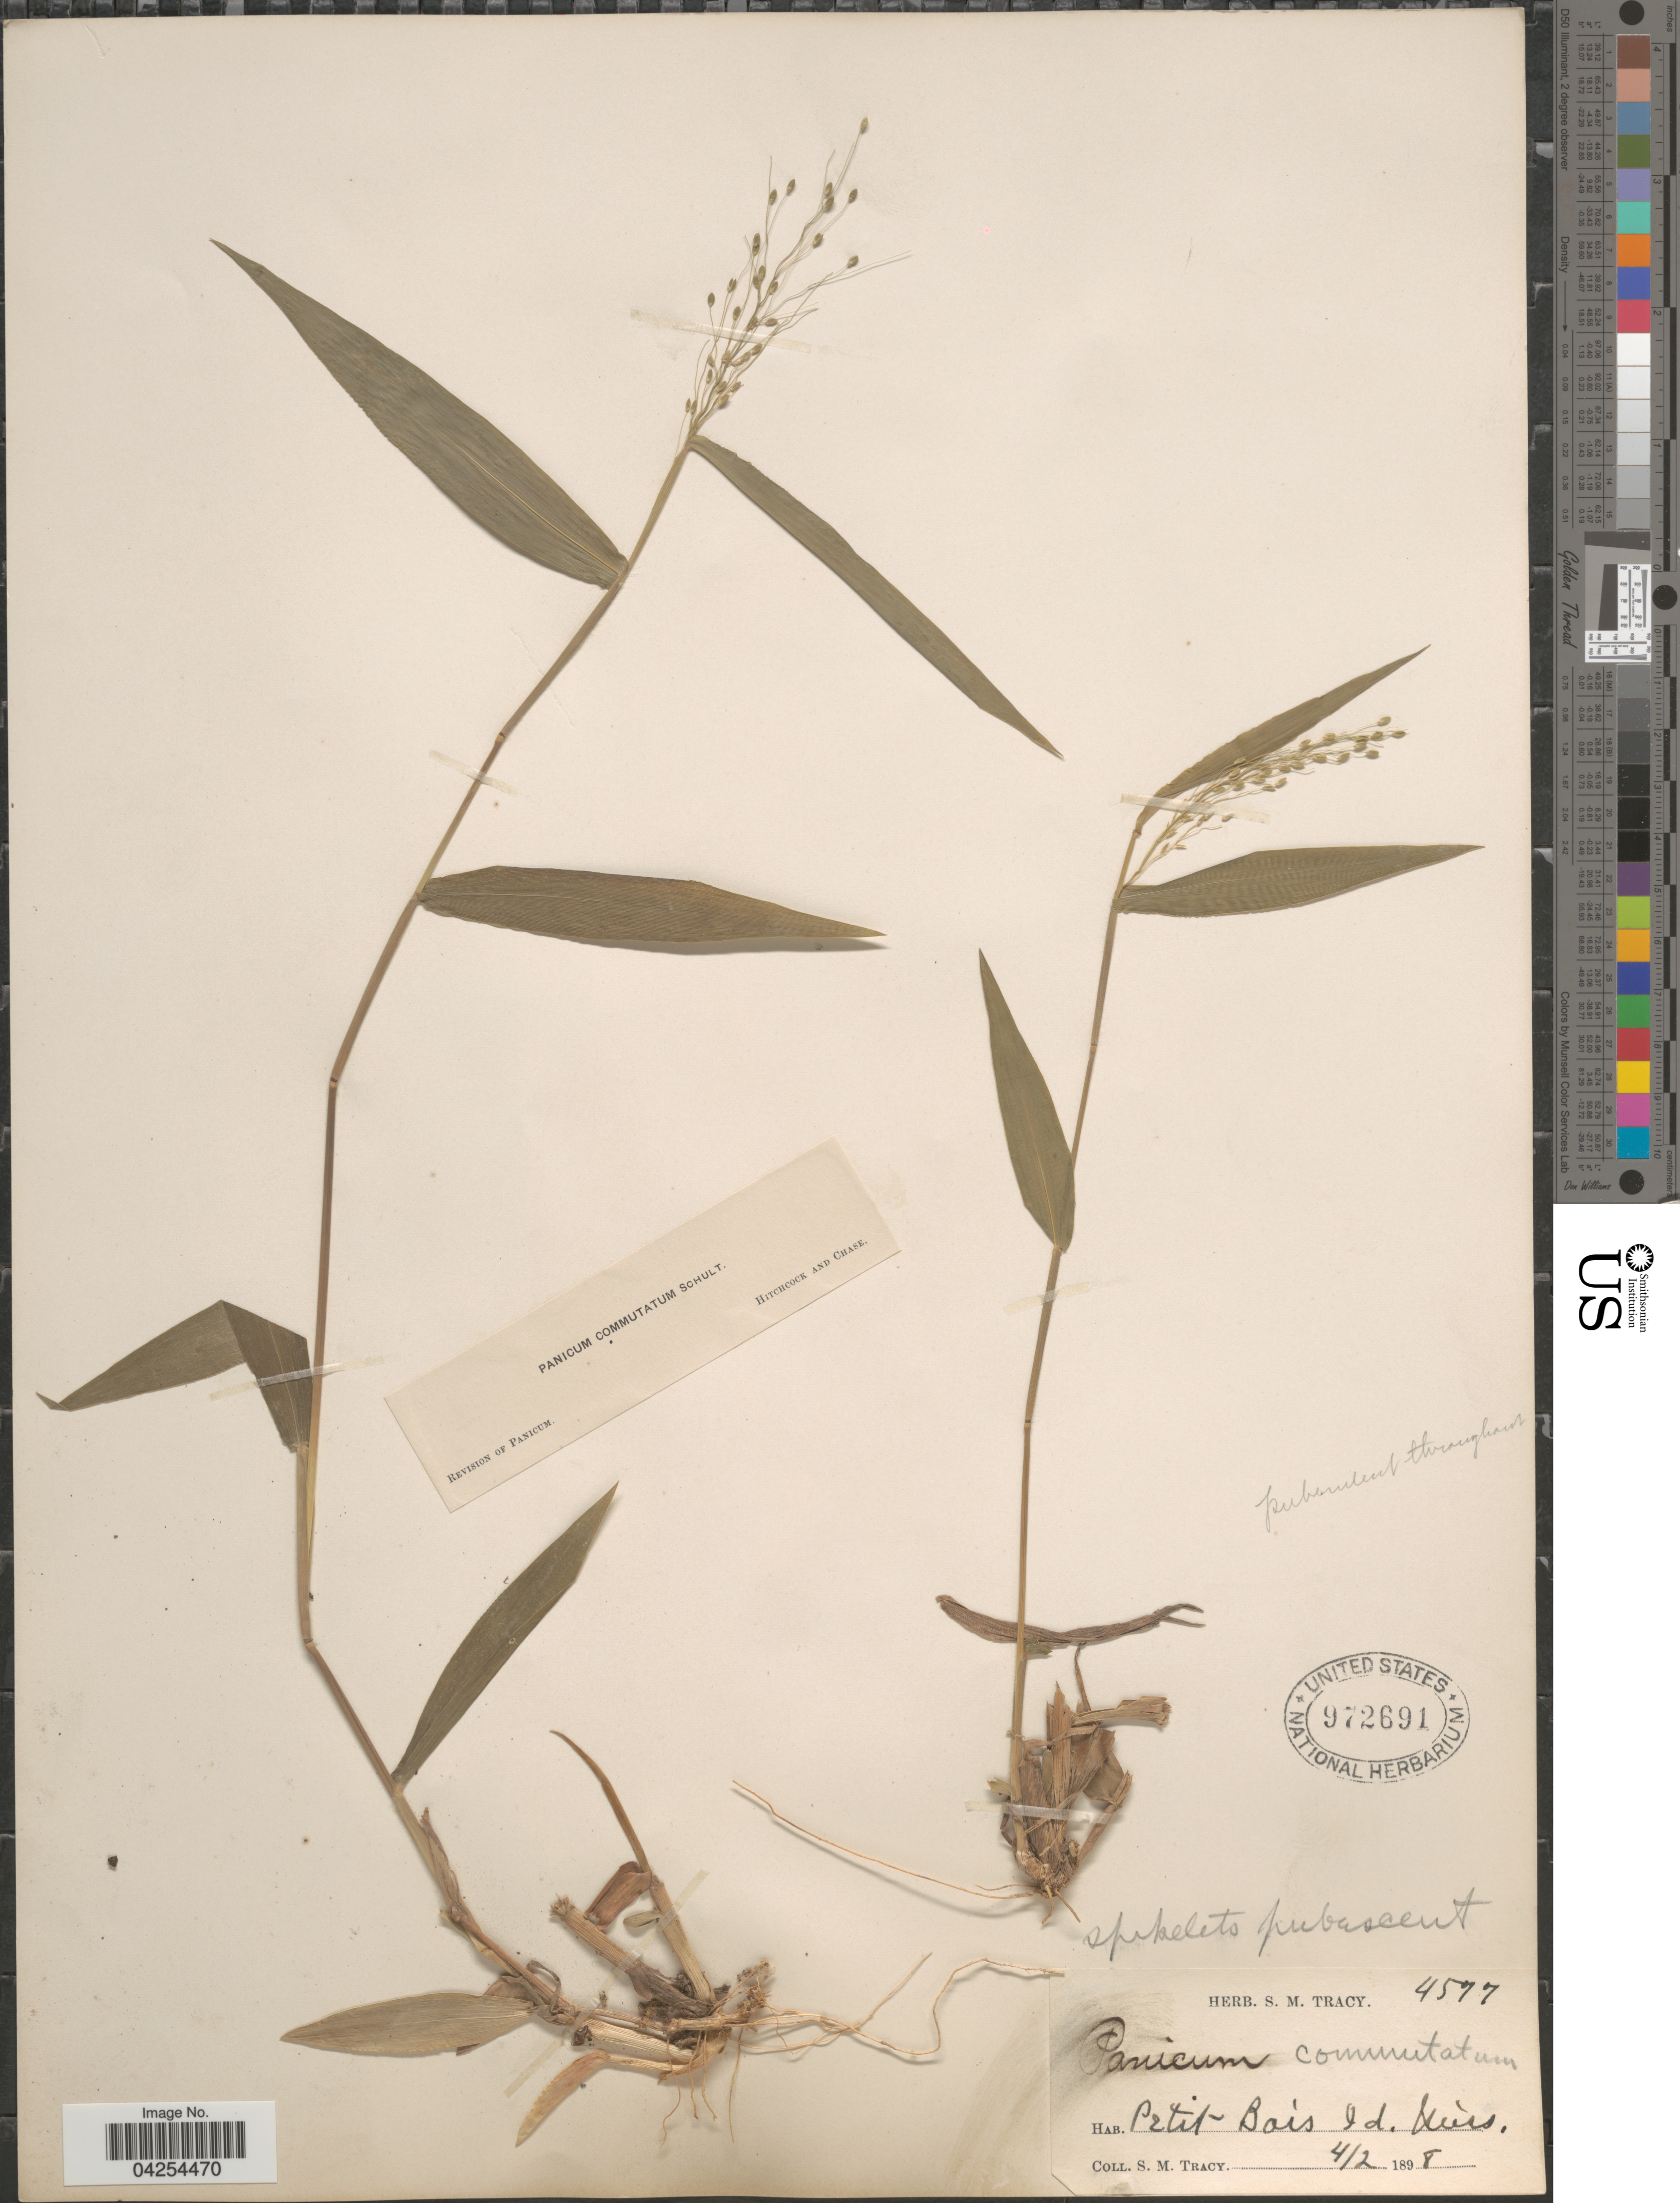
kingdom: Plantae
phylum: Tracheophyta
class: Liliopsida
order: Poales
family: Poaceae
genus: Dichanthelium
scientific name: Dichanthelium commutatum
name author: (Schult.) Gould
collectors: S. M. Tracy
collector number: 4577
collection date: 1898-04-02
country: United States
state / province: Mississippi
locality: Petit Bois Id.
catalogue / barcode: US 972691